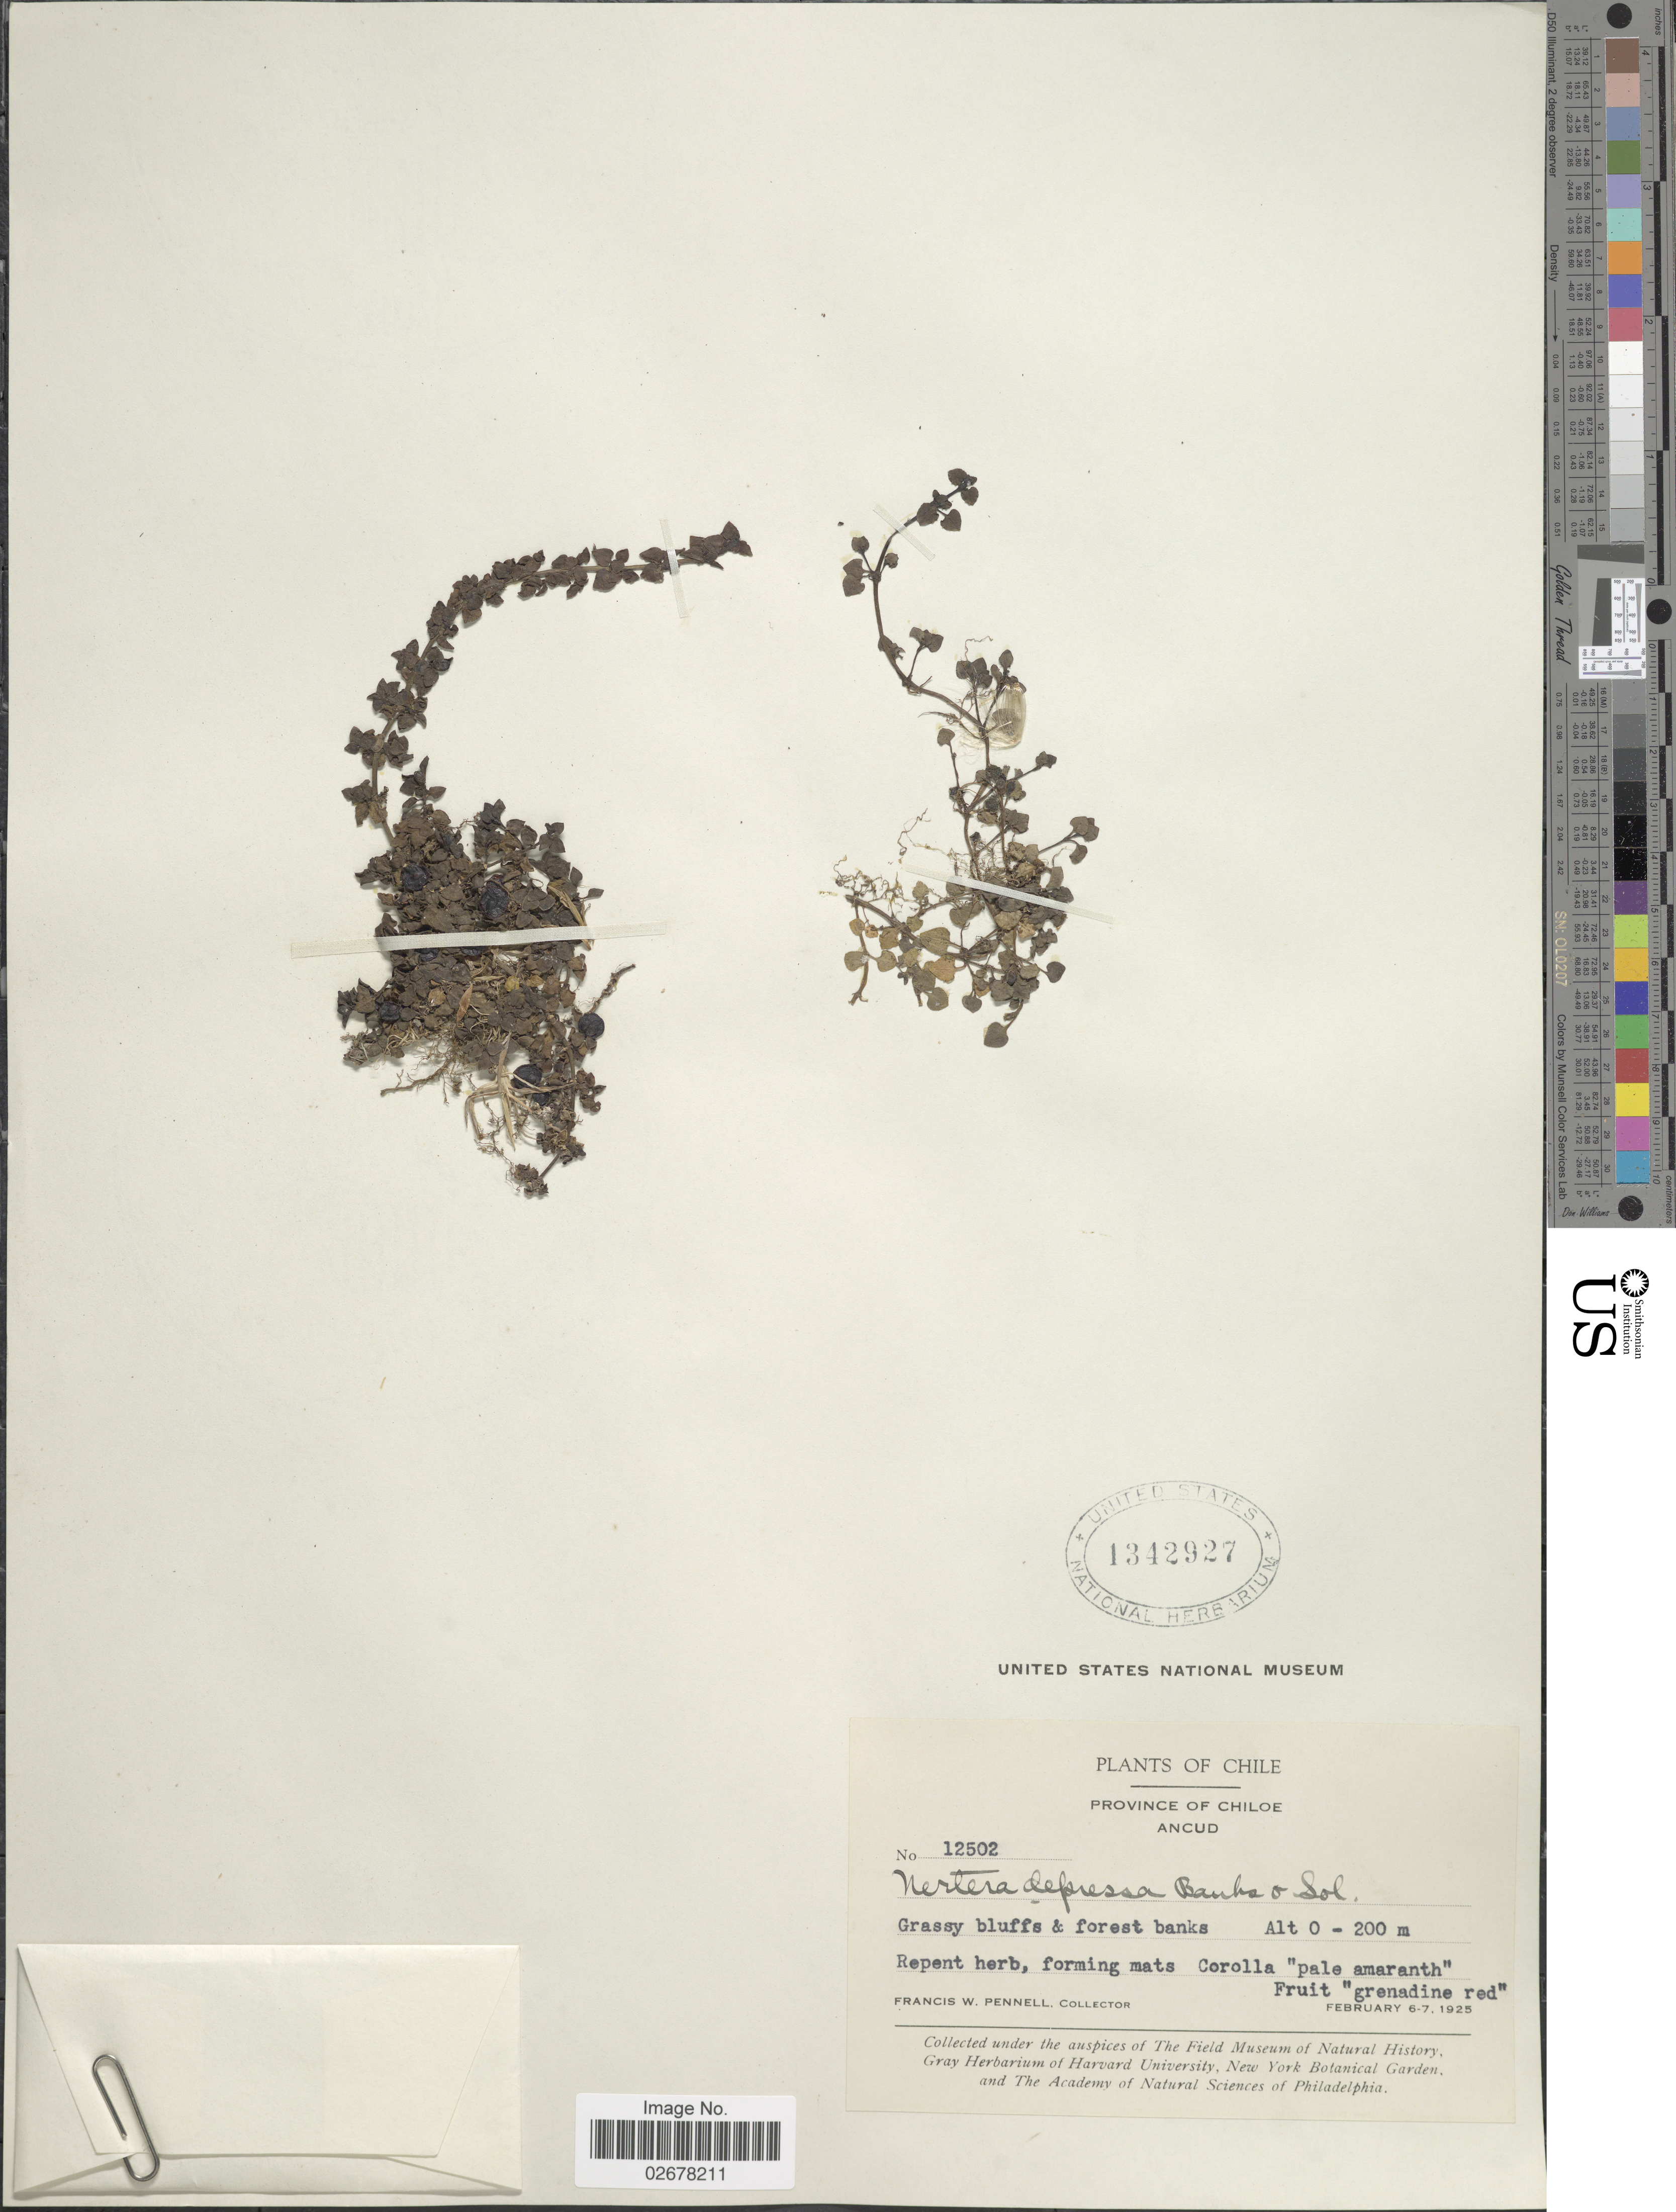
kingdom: Plantae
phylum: Tracheophyta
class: Magnoliopsida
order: Gentianales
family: Rubiaceae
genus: Nertera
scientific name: Nertera depressa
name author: Banks & Sol. ex Gaertn.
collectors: F. W. Pennell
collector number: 12502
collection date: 1925-02-06/1925-02-07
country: Chile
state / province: Arica y Parinacota (XV)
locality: Province of Chiloe, Ancud, grassy bluffs & forest banks.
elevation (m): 0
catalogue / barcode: US 1342927